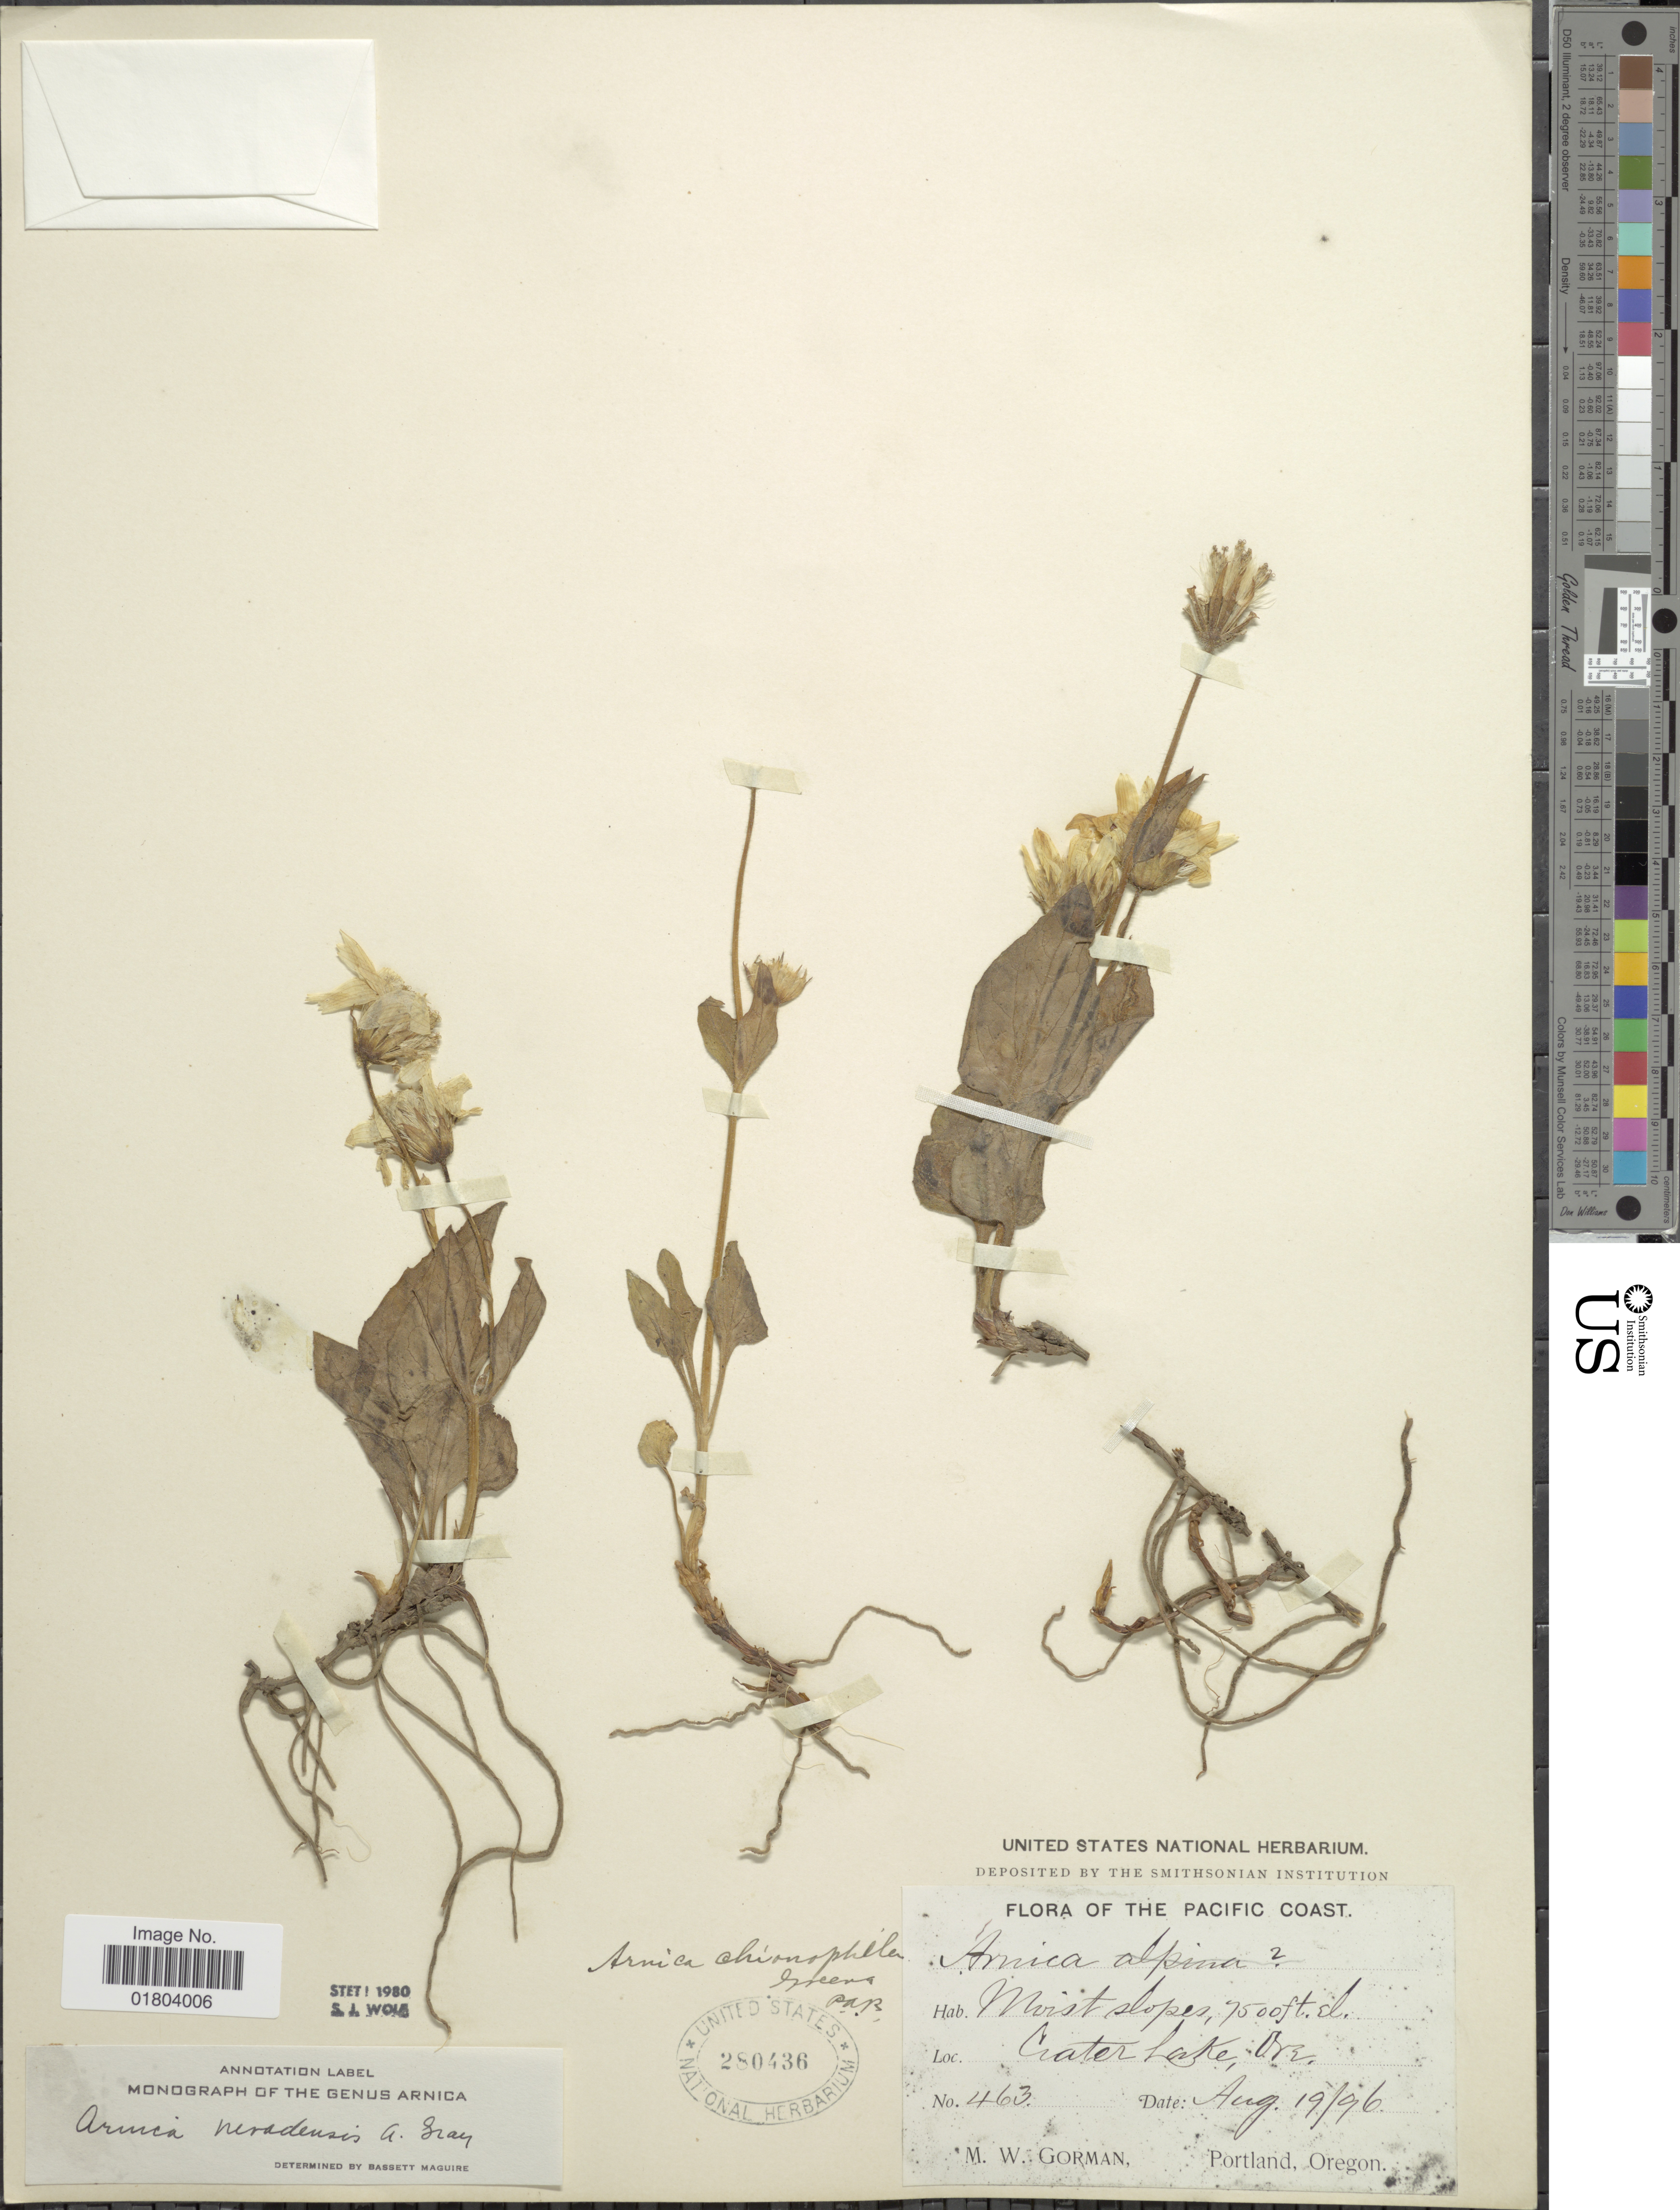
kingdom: Plantae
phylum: Tracheophyta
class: Magnoliopsida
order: Asterales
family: Asteraceae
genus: Arnica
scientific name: Arnica nevadensis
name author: A. Gray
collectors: M. W. Gorman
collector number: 463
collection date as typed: Transcribed d/m/y: 19/8/96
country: United States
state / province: Oregon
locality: The Pacific Coast, Moist slope, Crater Lake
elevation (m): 2286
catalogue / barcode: US 280436